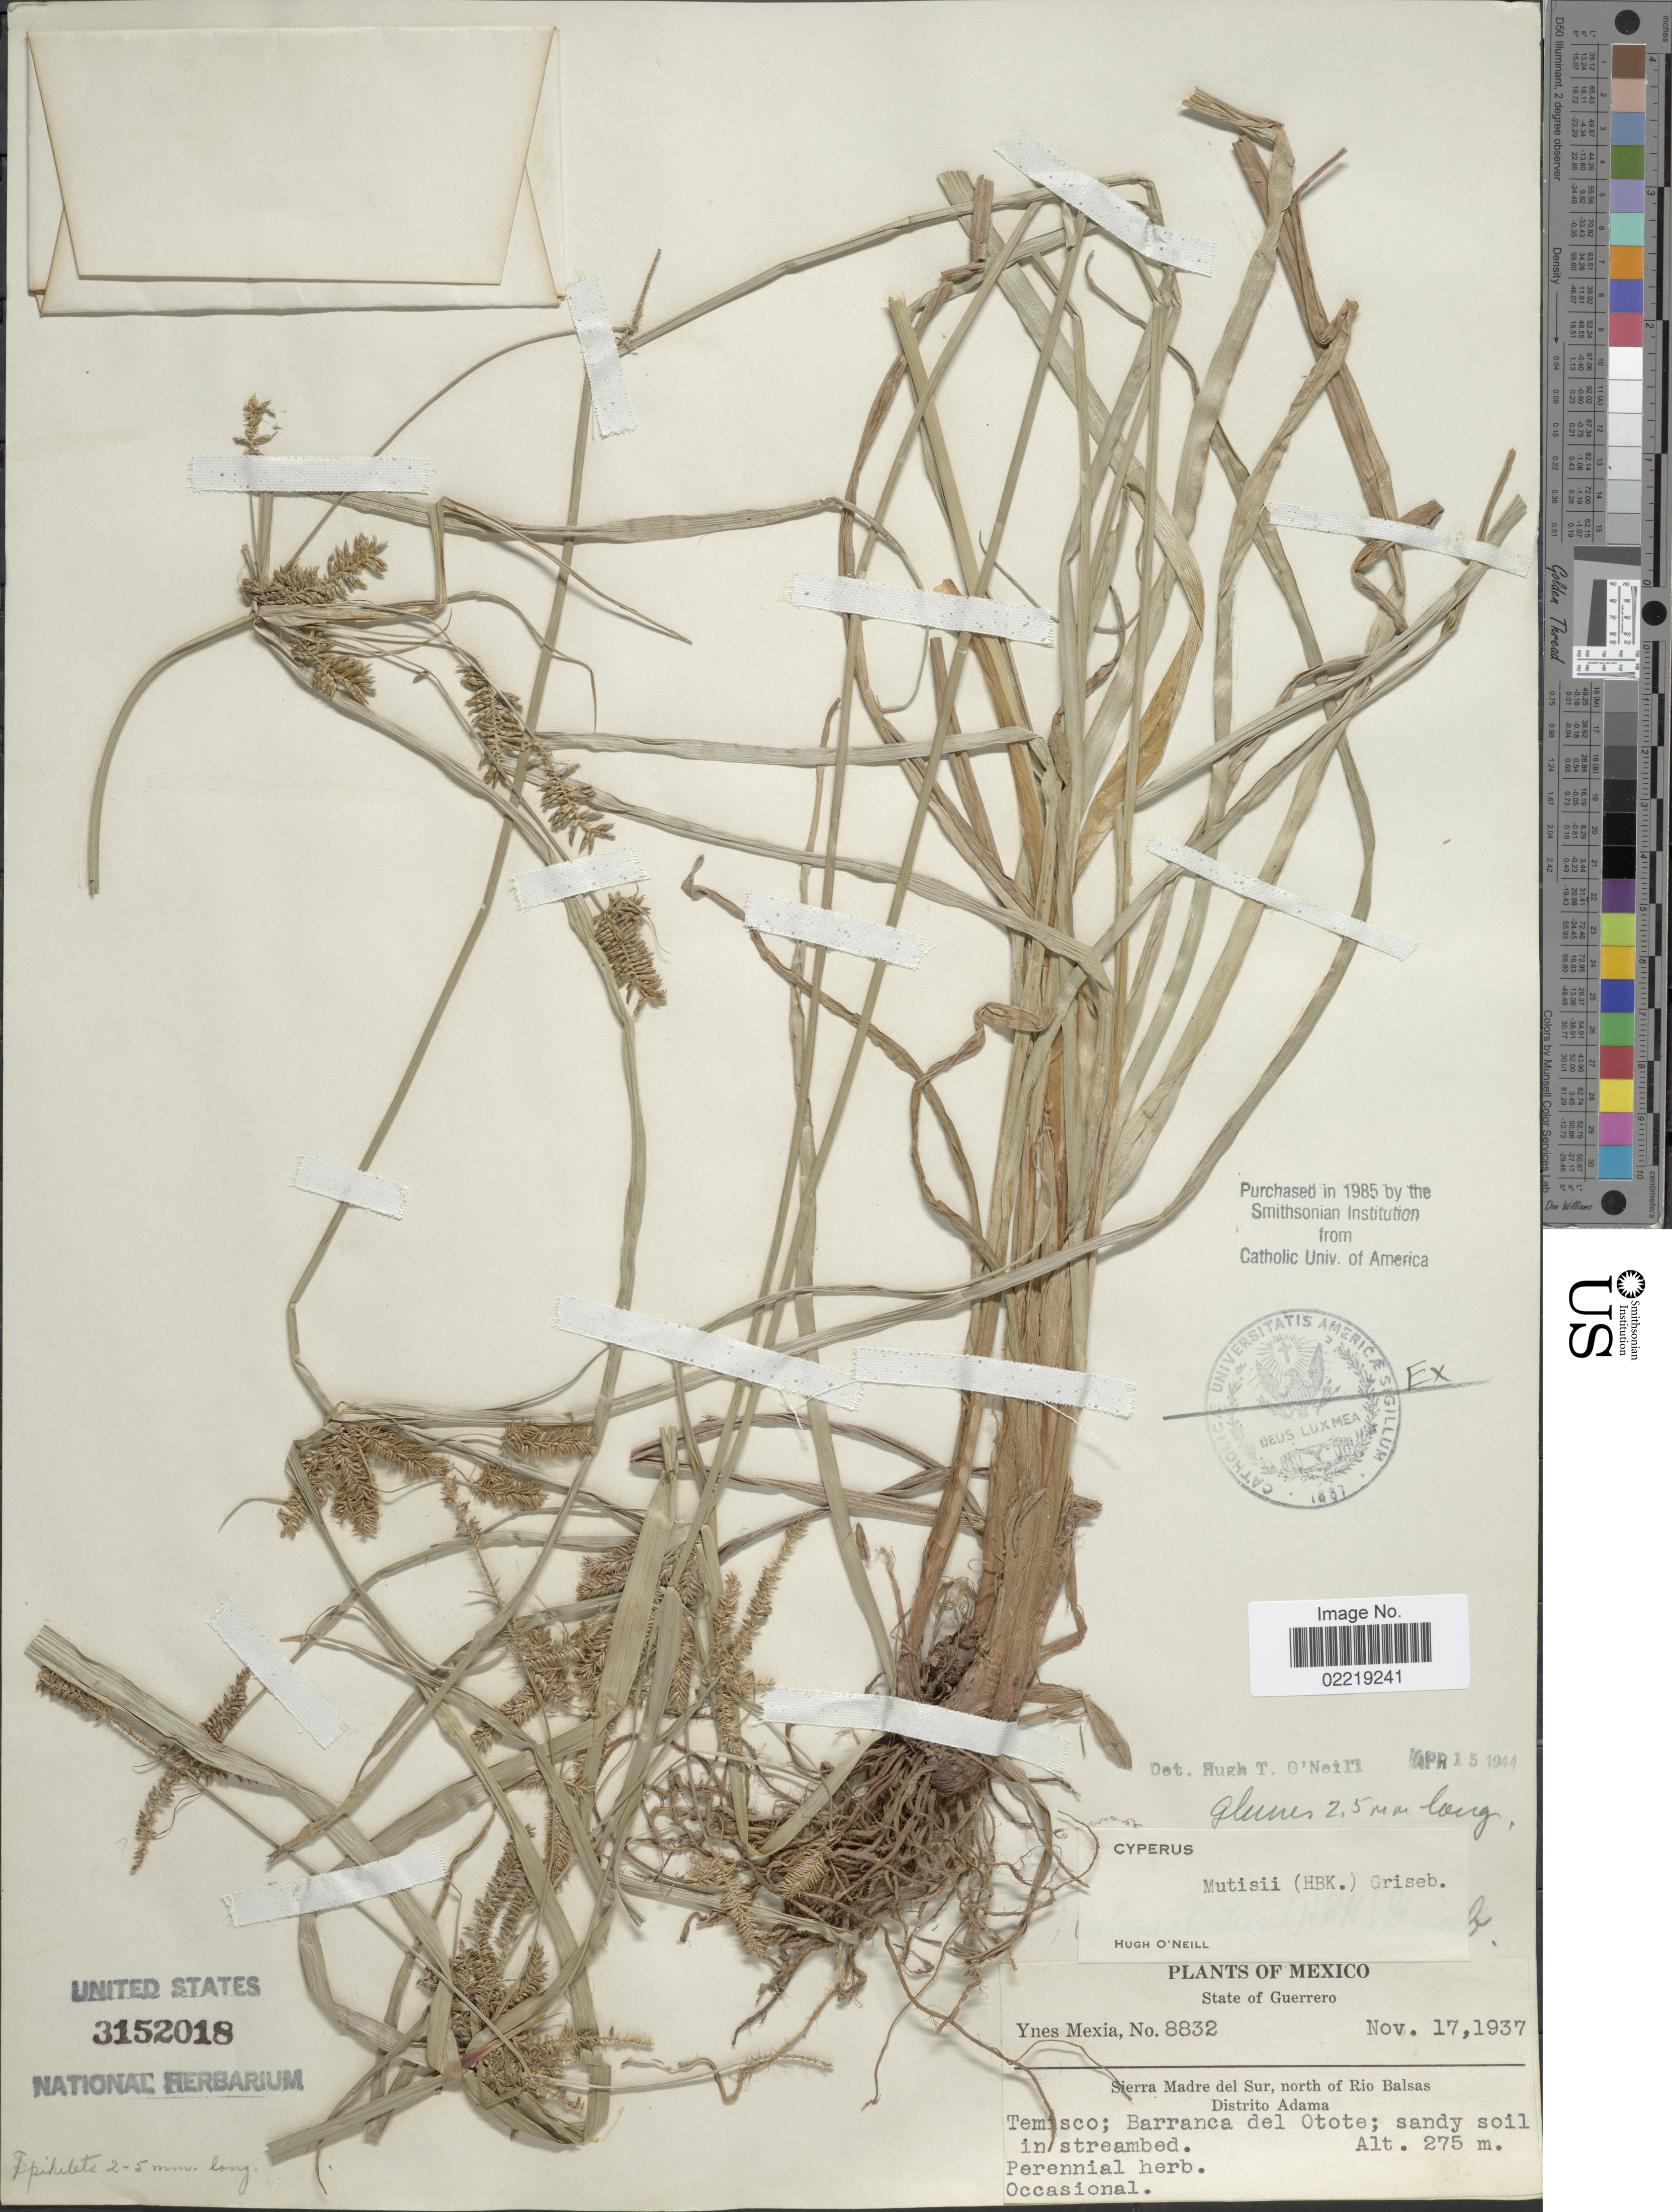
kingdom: Plantae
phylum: Tracheophyta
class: Liliopsida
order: Poales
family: Cyperaceae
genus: Cyperus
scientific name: Cyperus mutisii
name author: (Kunth) Andersson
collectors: Y. Mexia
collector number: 8832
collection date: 1937-11-17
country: Mexico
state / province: Guerrero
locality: State of Guerrero, Temasco, Barranca del Otote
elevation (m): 275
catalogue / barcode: US 3152018